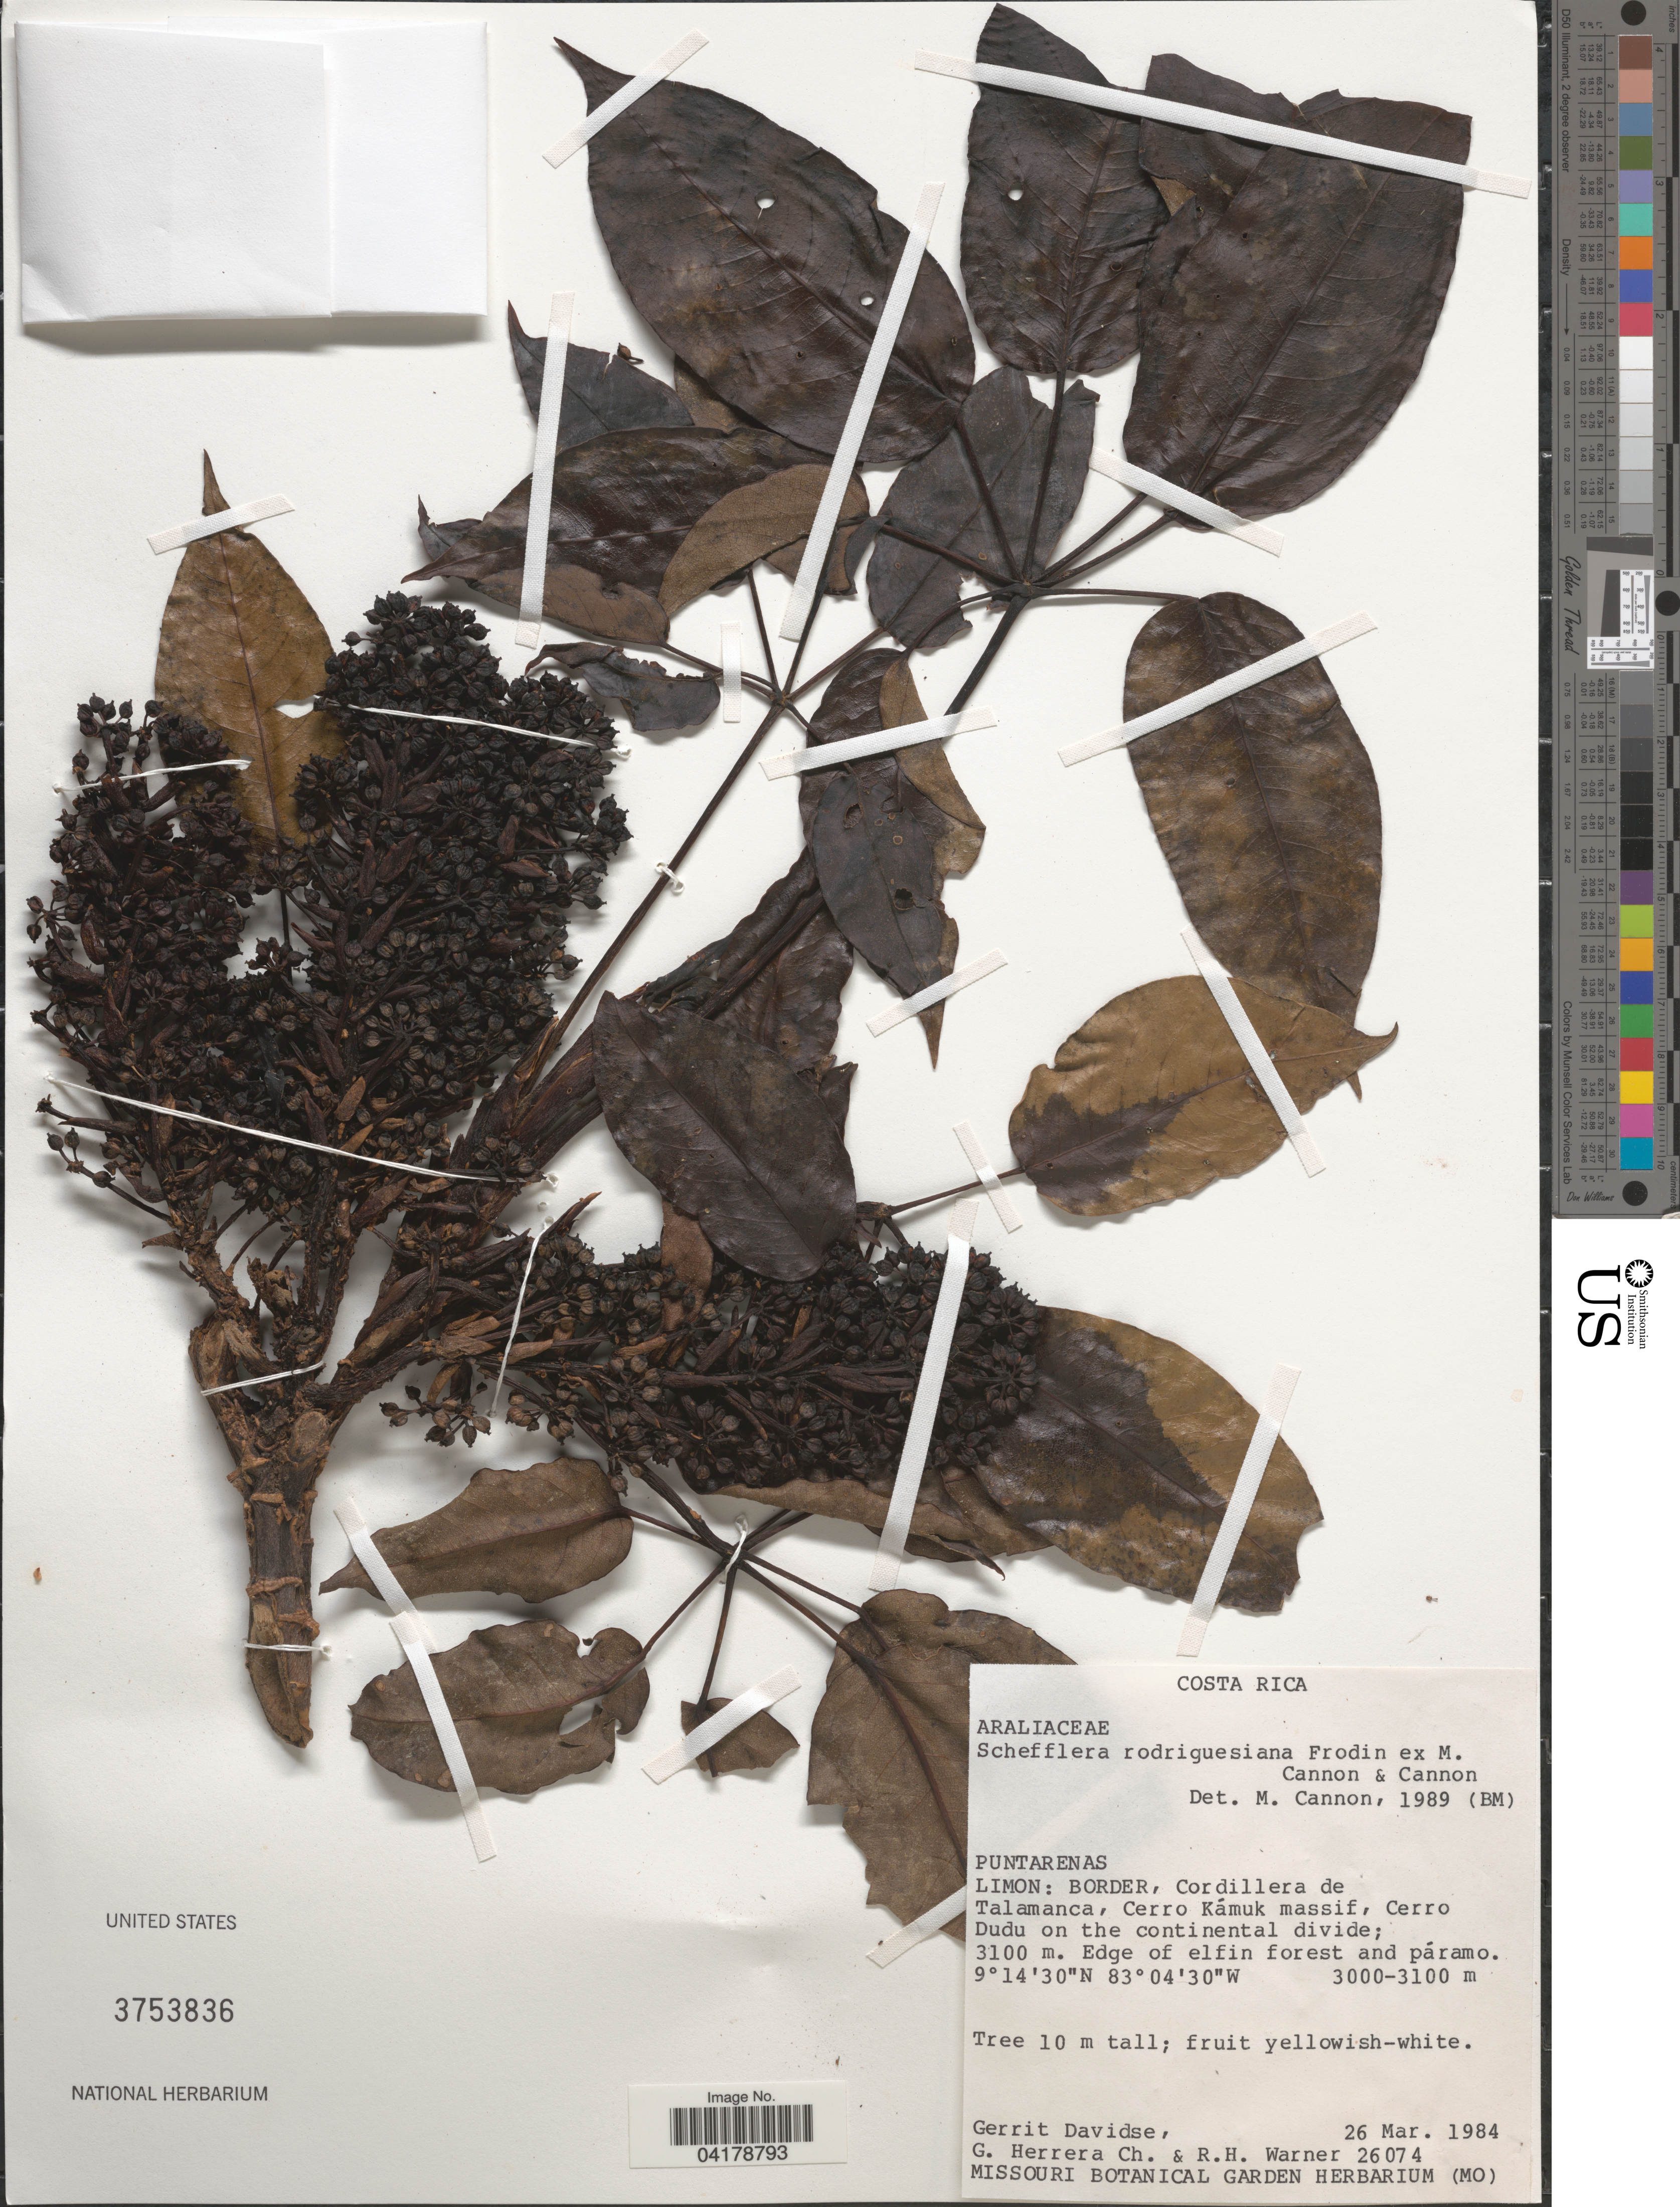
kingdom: Plantae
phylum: Tracheophyta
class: Magnoliopsida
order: Apiales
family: Araliaceae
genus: Schefflera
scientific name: Schefflera rodriguesiana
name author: Frodin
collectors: G. Davidse, G. Herrera Ch. & R. H. Warner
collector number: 26074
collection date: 1984-03-26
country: Costa Rica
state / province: Puntarenas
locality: Limon: Border, Cordillera de Talamanca, Cerro Kámuk massif, Cerro Dudu on the continental divide.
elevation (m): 3100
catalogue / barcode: US 3753836